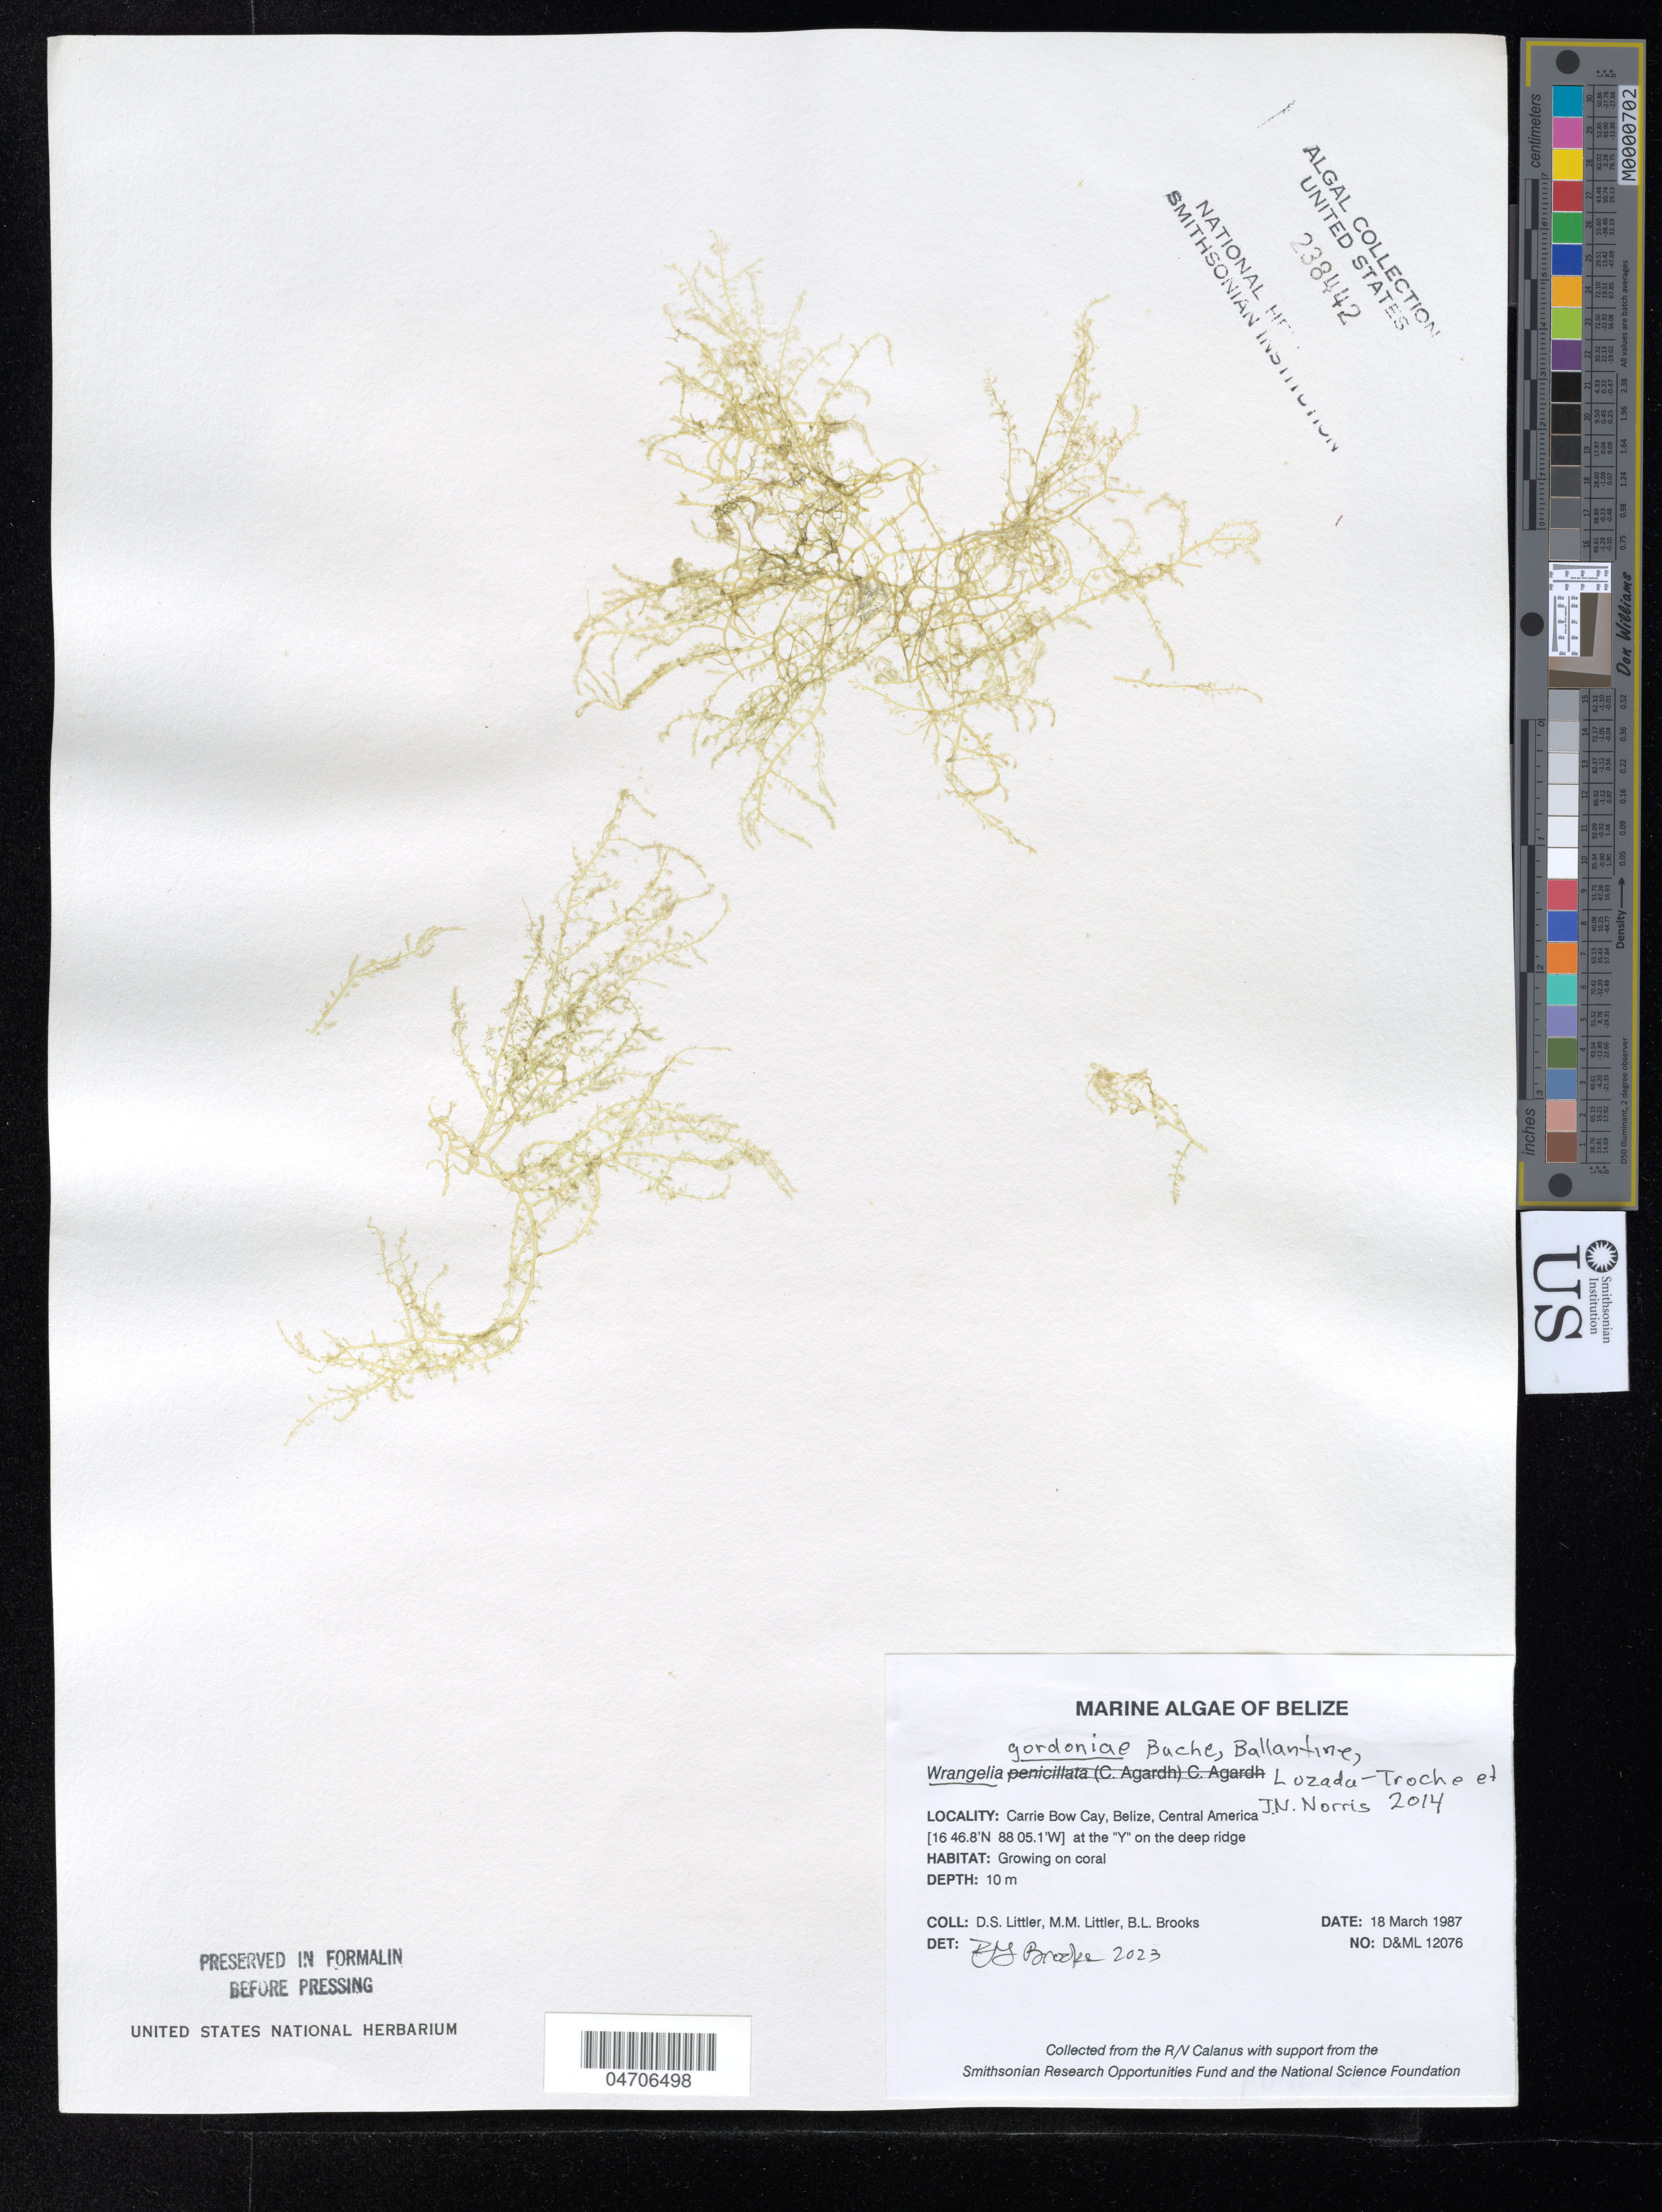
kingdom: Plantae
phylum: Rhodophyta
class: Florideophyceae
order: Ceramiales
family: Wrangeliaceae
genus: Wrangelia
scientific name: Wrangelia gordoniae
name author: K.E. Bucher et al.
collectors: D. S. Littler, M. M. Littler & B. Brooks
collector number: D&ML 12076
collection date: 1987-03-18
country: Belize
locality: Carrie Bow Cay at the "Y" on the deep ridge.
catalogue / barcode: US 238442